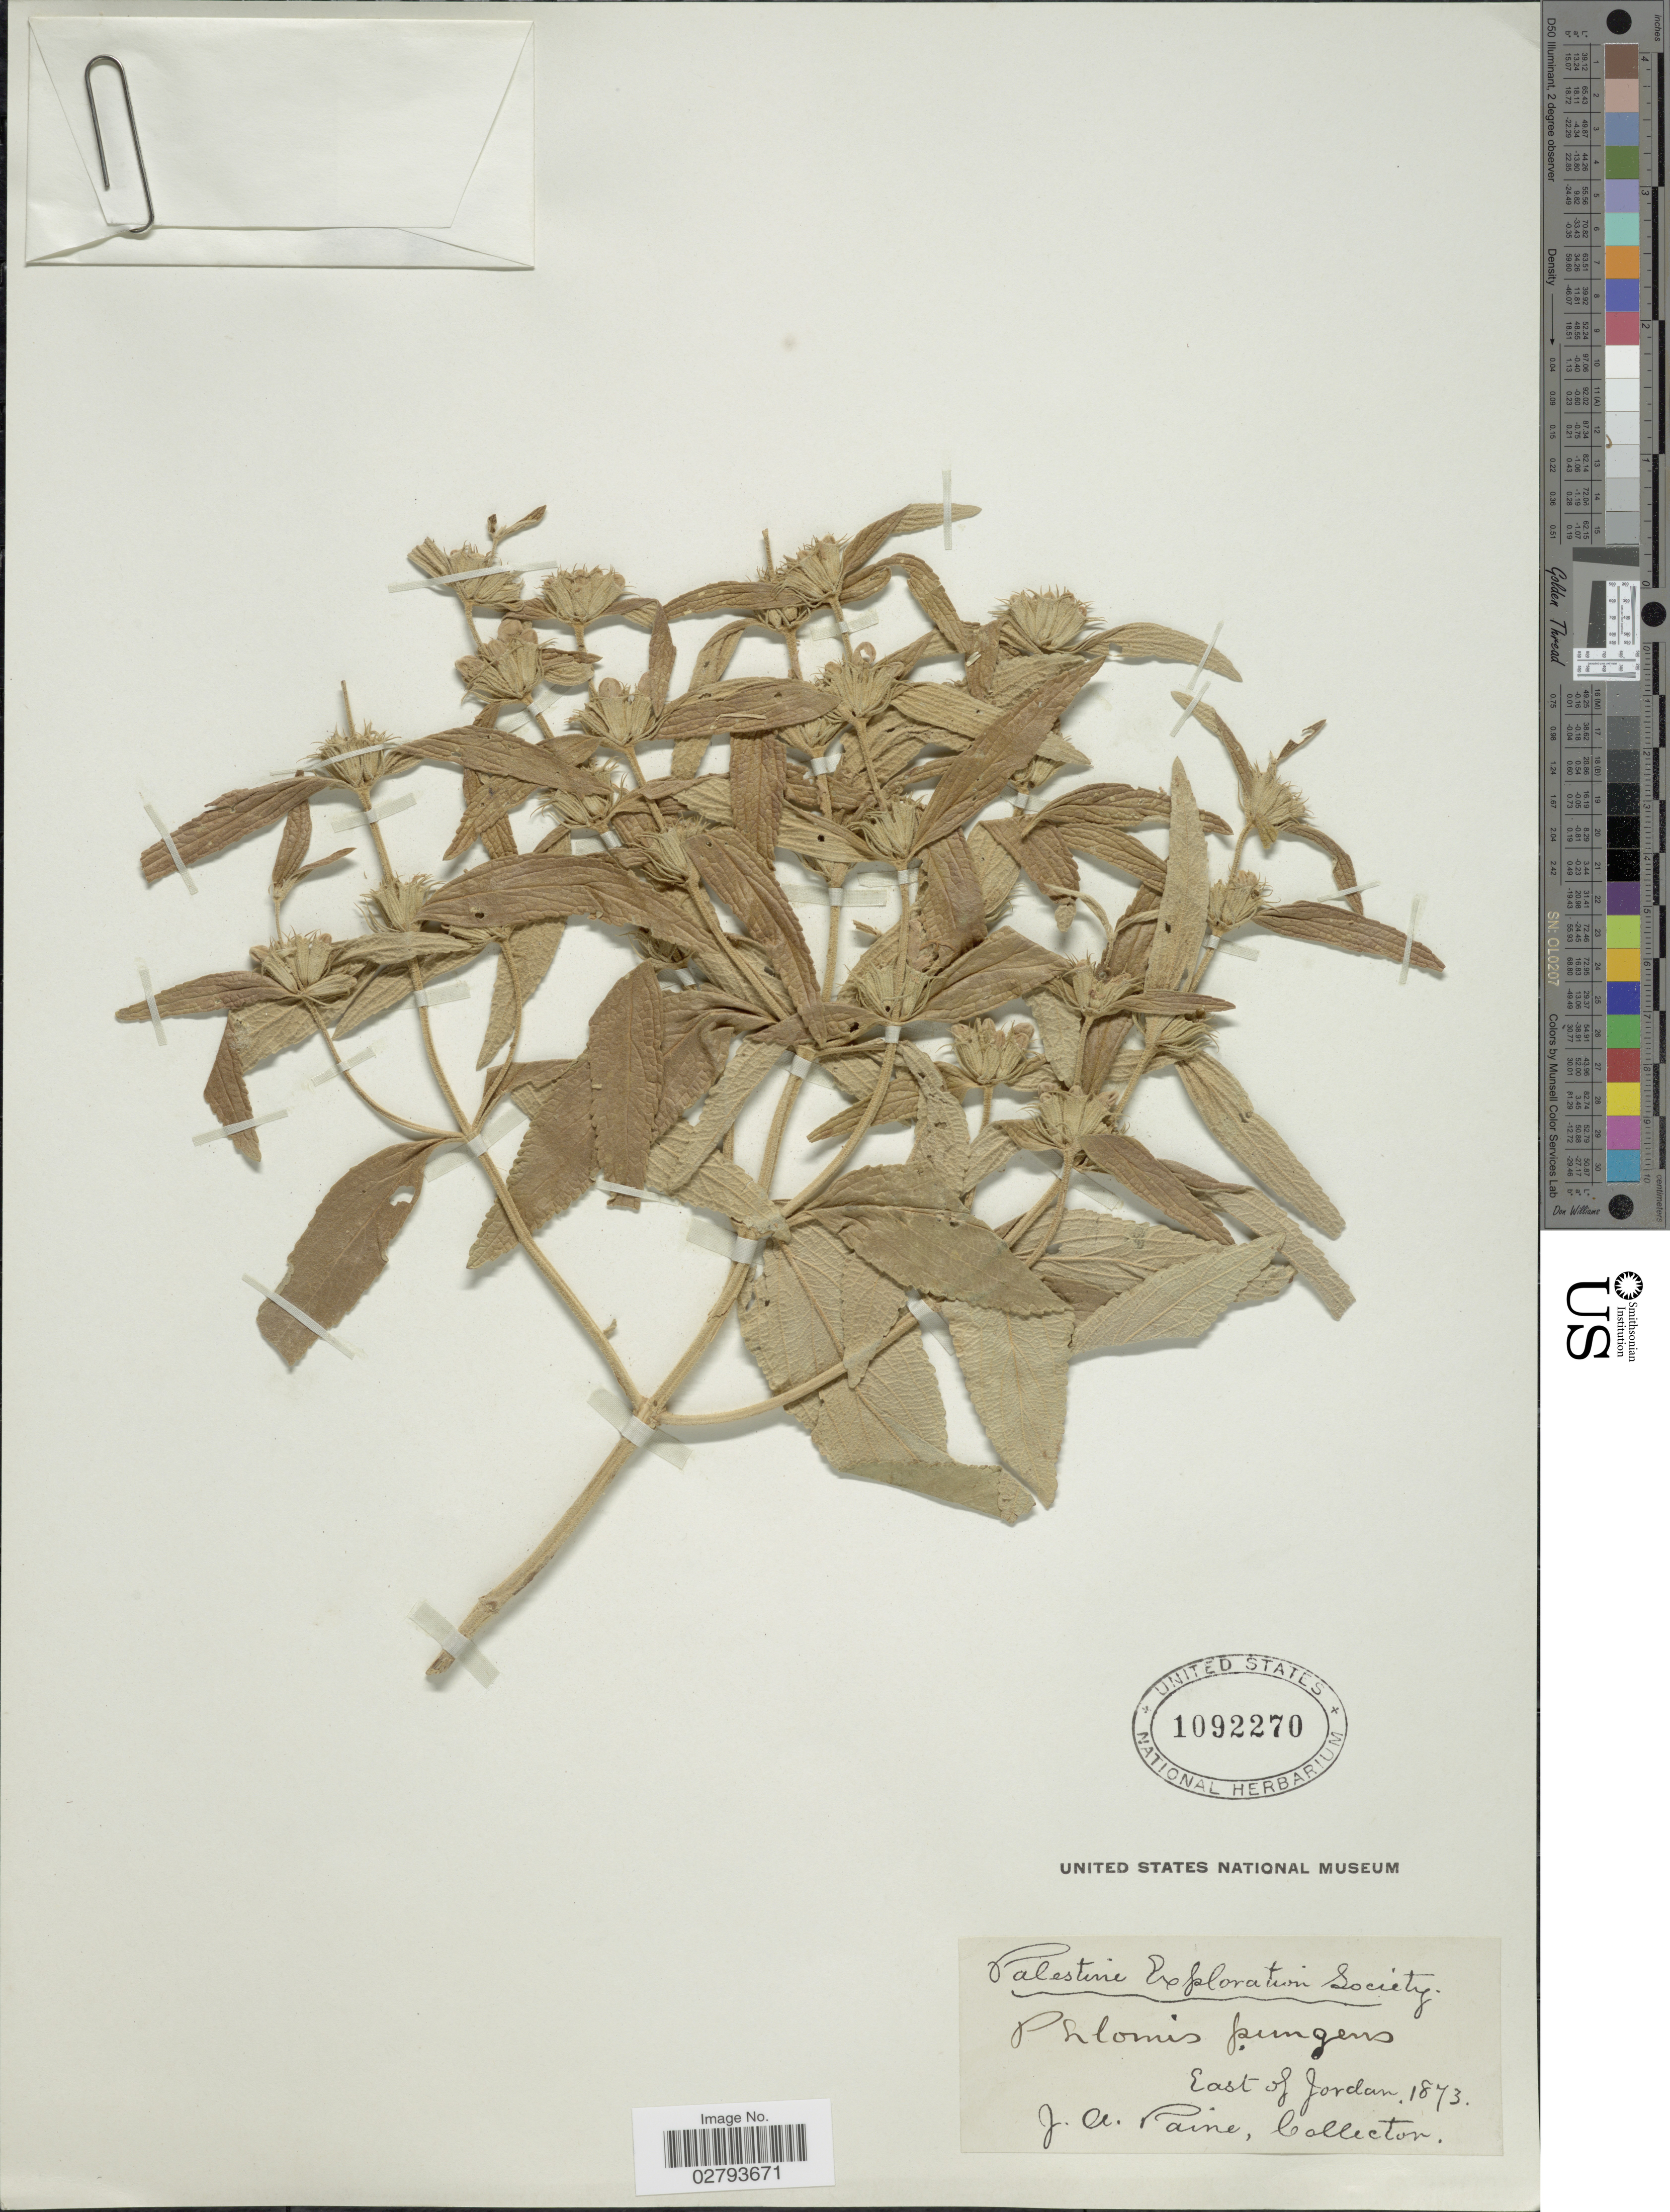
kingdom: Plantae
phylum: Tracheophyta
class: Magnoliopsida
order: Lamiales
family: Lamiaceae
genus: Phlomis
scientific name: Phlomis herba-venti subsp. pungens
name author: Maire ex DeFilipps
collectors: J. A. Paine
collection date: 1873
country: Jordan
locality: East of Jordan.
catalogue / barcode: US 1092270